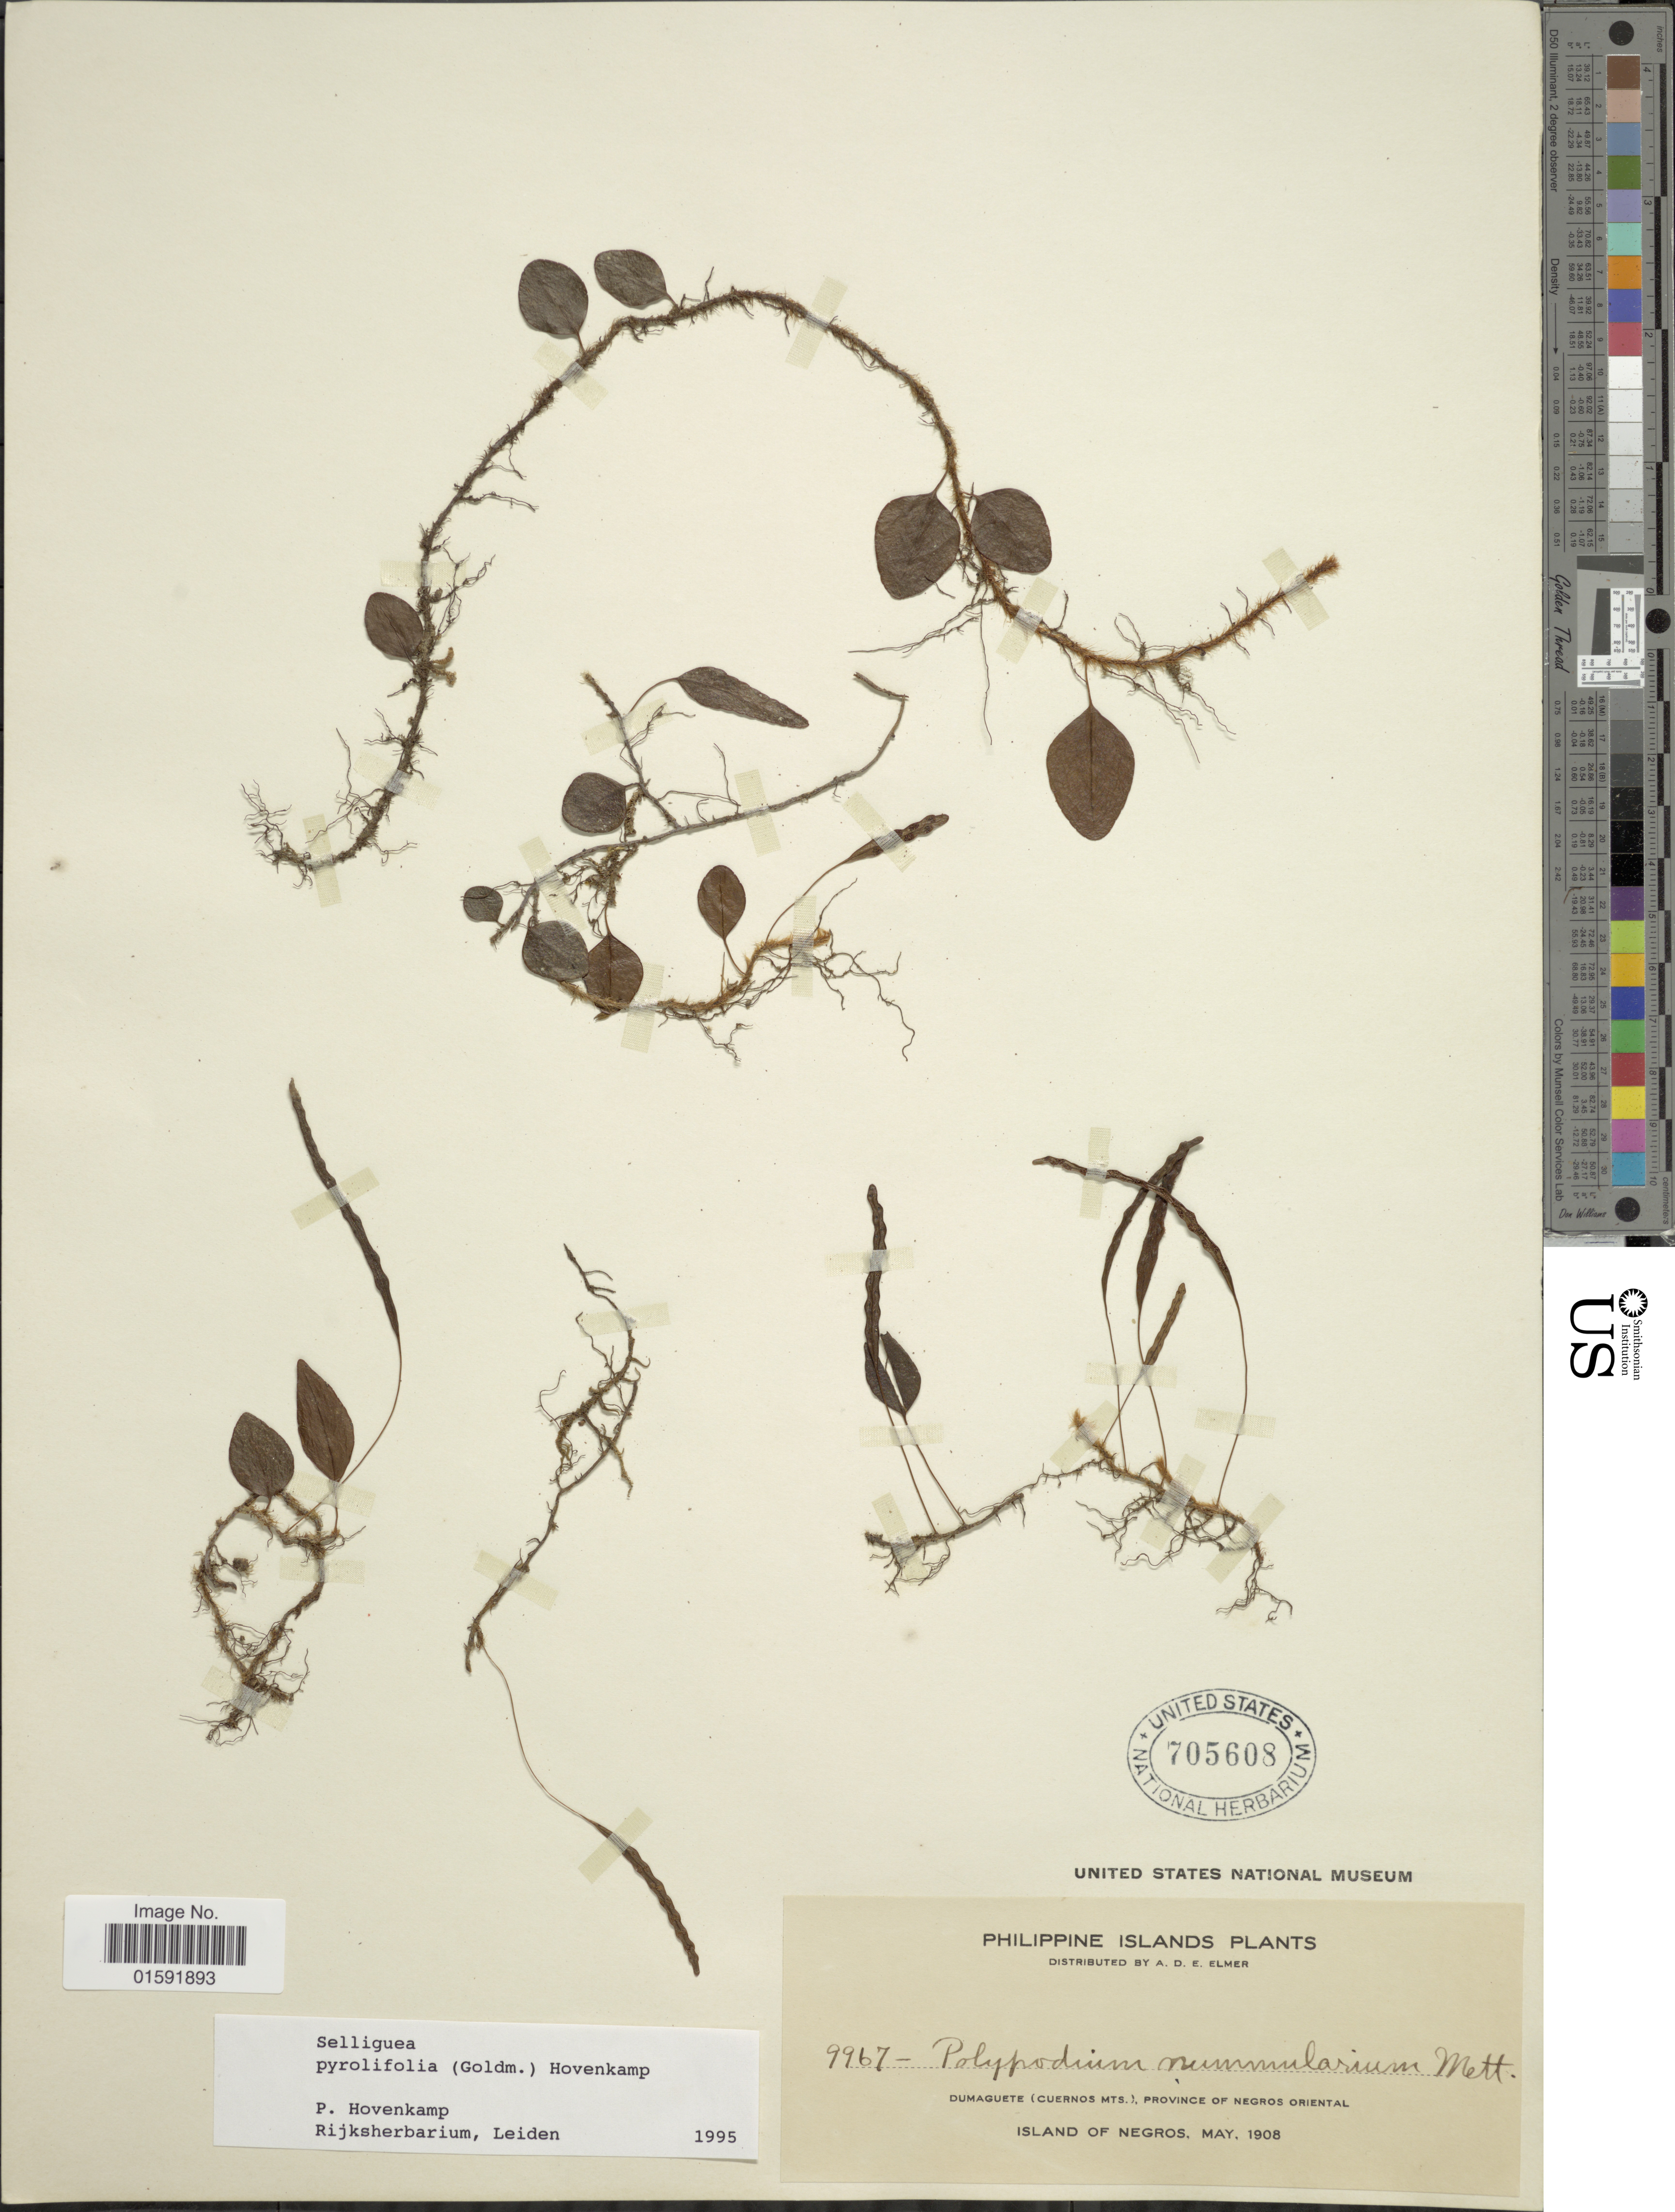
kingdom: Plantae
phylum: Tracheophyta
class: Polypodiopsida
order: Polypodiales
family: Polypodiaceae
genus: Selliguea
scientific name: Selliguea pyrolifolia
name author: (Goldm.) Hovenkamp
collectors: A. D. E. Elmer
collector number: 9967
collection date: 1908-05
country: Philippines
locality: Dumaguete (Cuernos Mts.), Province of Negros Oriental, Island of Negros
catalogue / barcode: US 705608